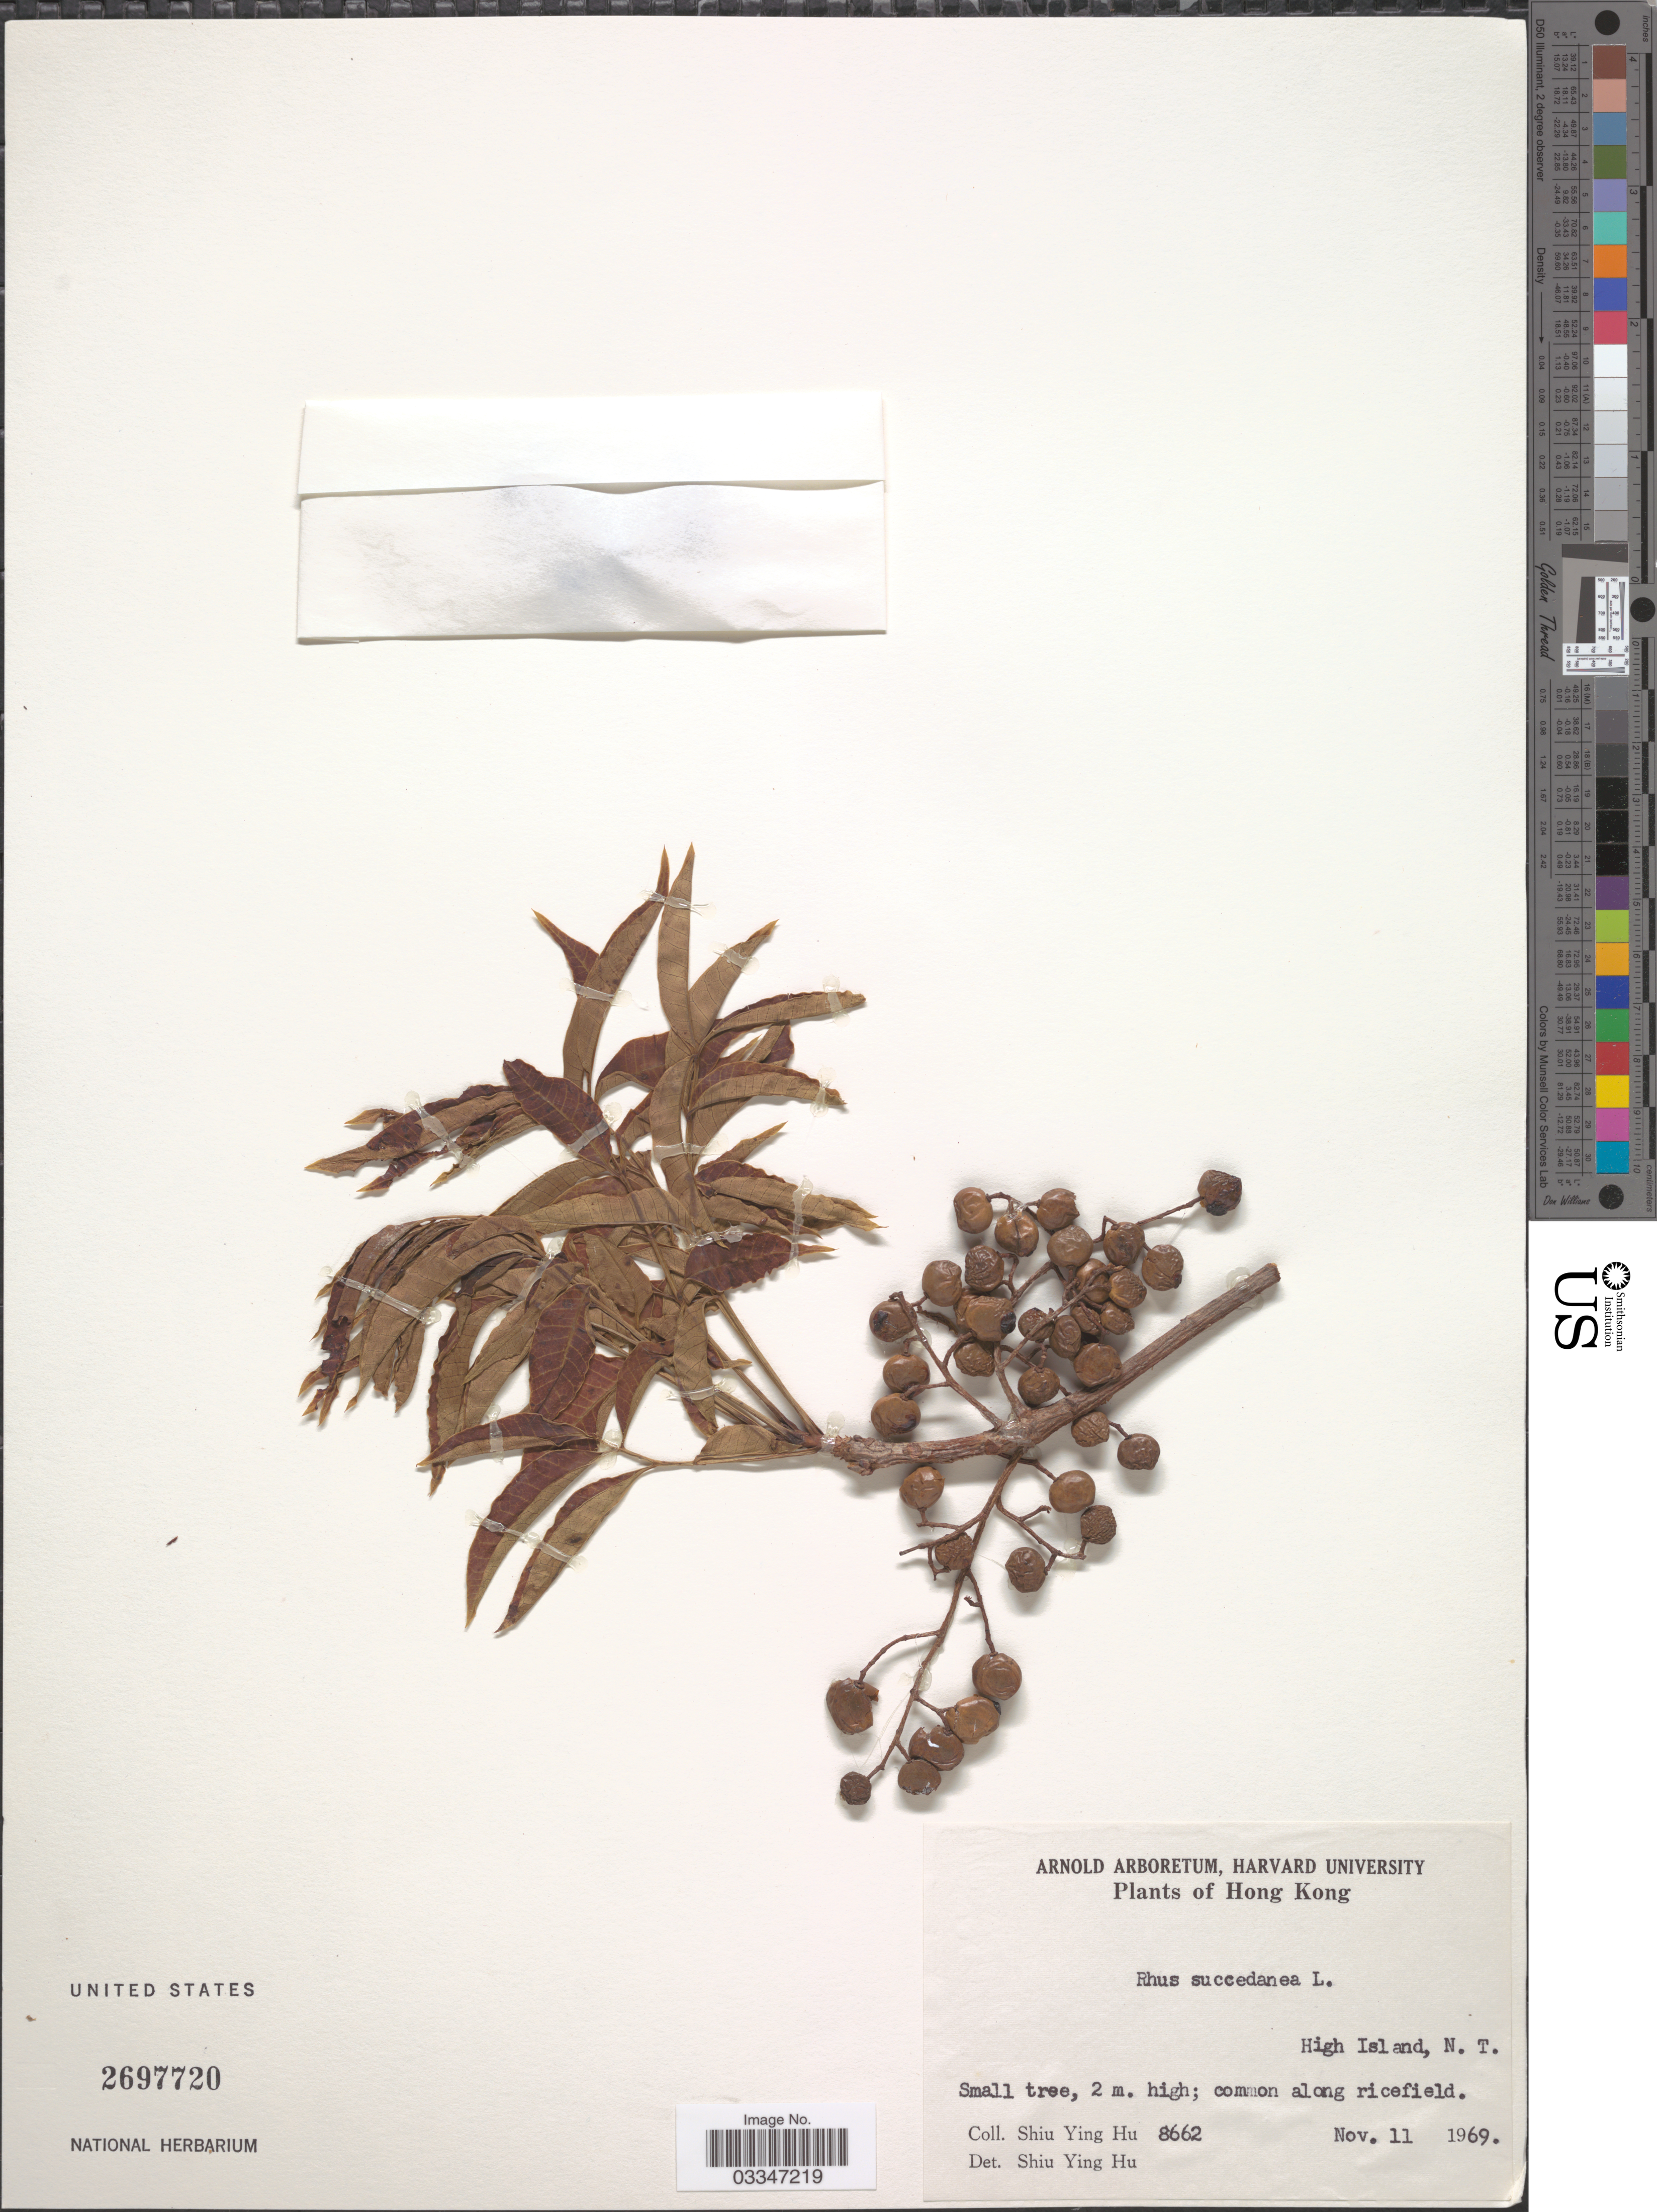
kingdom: Plantae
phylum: Tracheophyta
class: Magnoliopsida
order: Sapindales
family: Anacardiaceae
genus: Rhus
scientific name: Rhus succedanea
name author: L.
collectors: S. Y. Hu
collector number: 8662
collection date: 1969-11-11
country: China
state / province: Hong Kong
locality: High Island, N. T. Along ricefield.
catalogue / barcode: US 2697720